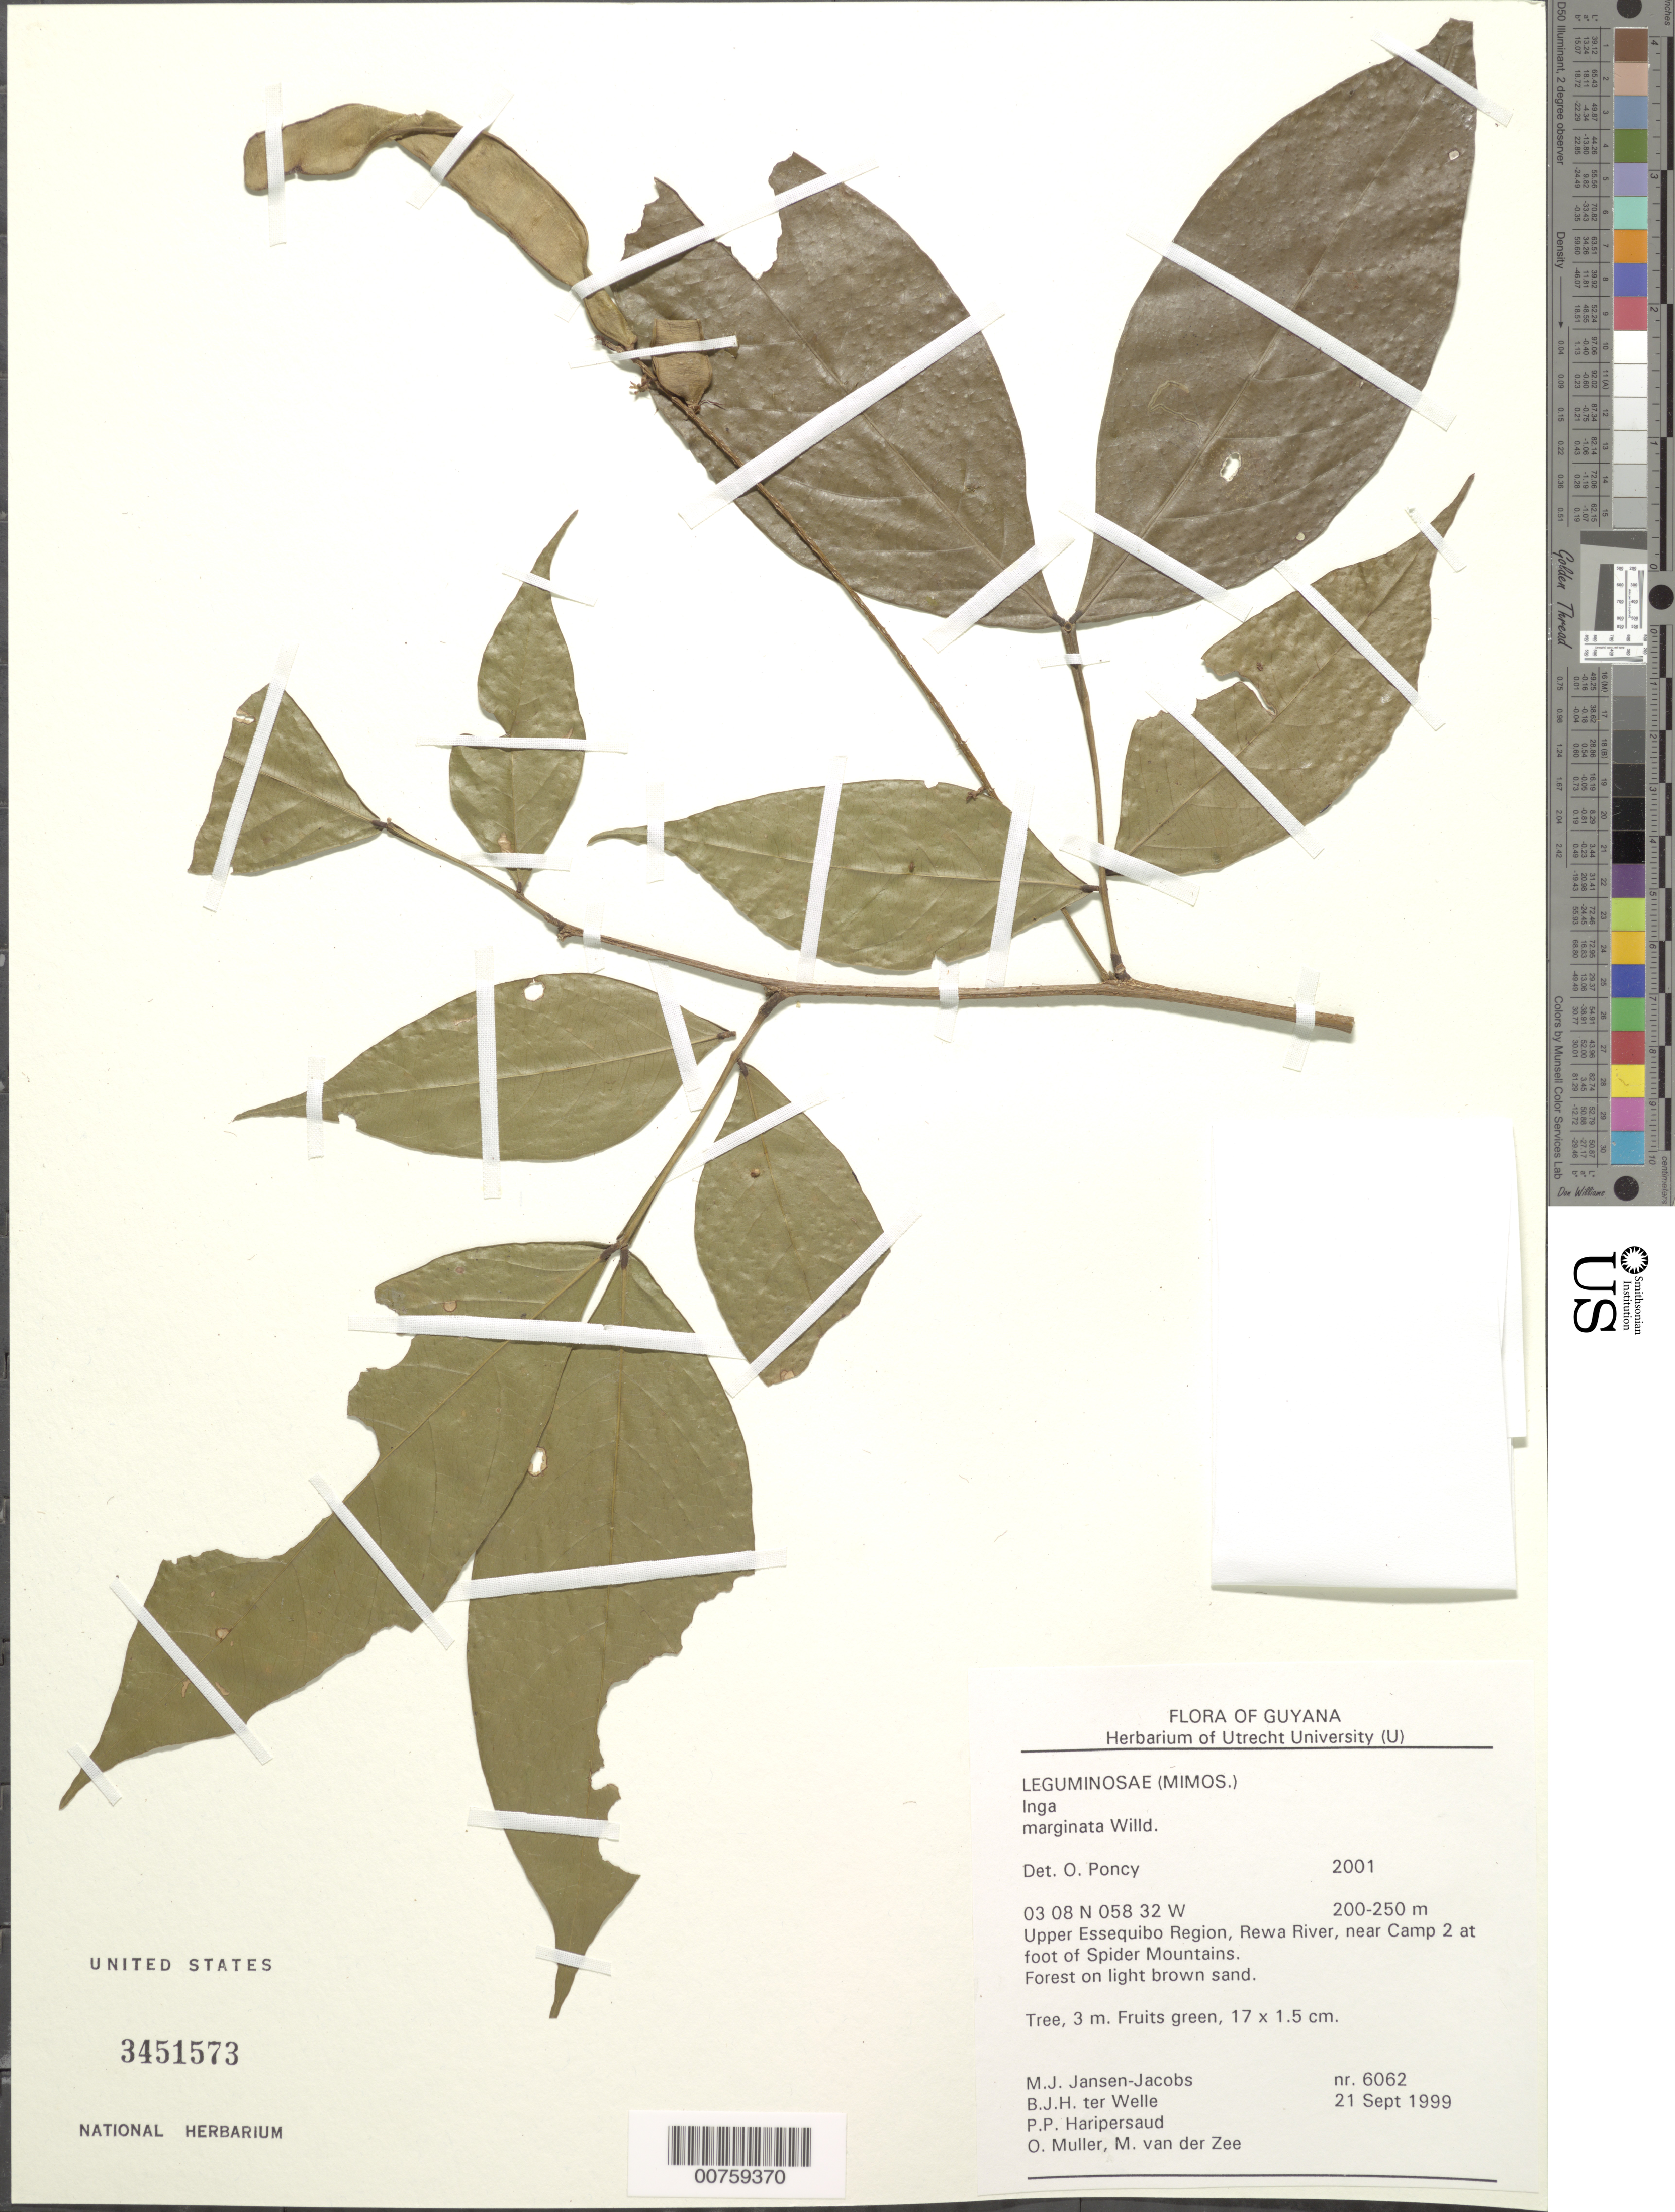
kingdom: Plantae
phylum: Tracheophyta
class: Magnoliopsida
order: Fabales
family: Fabaceae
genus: Inga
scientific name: Inga marginata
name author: Willd.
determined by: Poncy, O.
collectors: M. J. Jansen-Jacobs, B. Welle, P. Haripersaud, O. Muller & M. van der Zee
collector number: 6062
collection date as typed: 21-Sep-99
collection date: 1999-09-21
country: Guyana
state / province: U. Takutu-U. Essequibo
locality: Rewa River, at foot of Spider Mts., near camp 2, Upper Essequibo Region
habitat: Forest on light brown sand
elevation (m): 200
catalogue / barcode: US 3451573